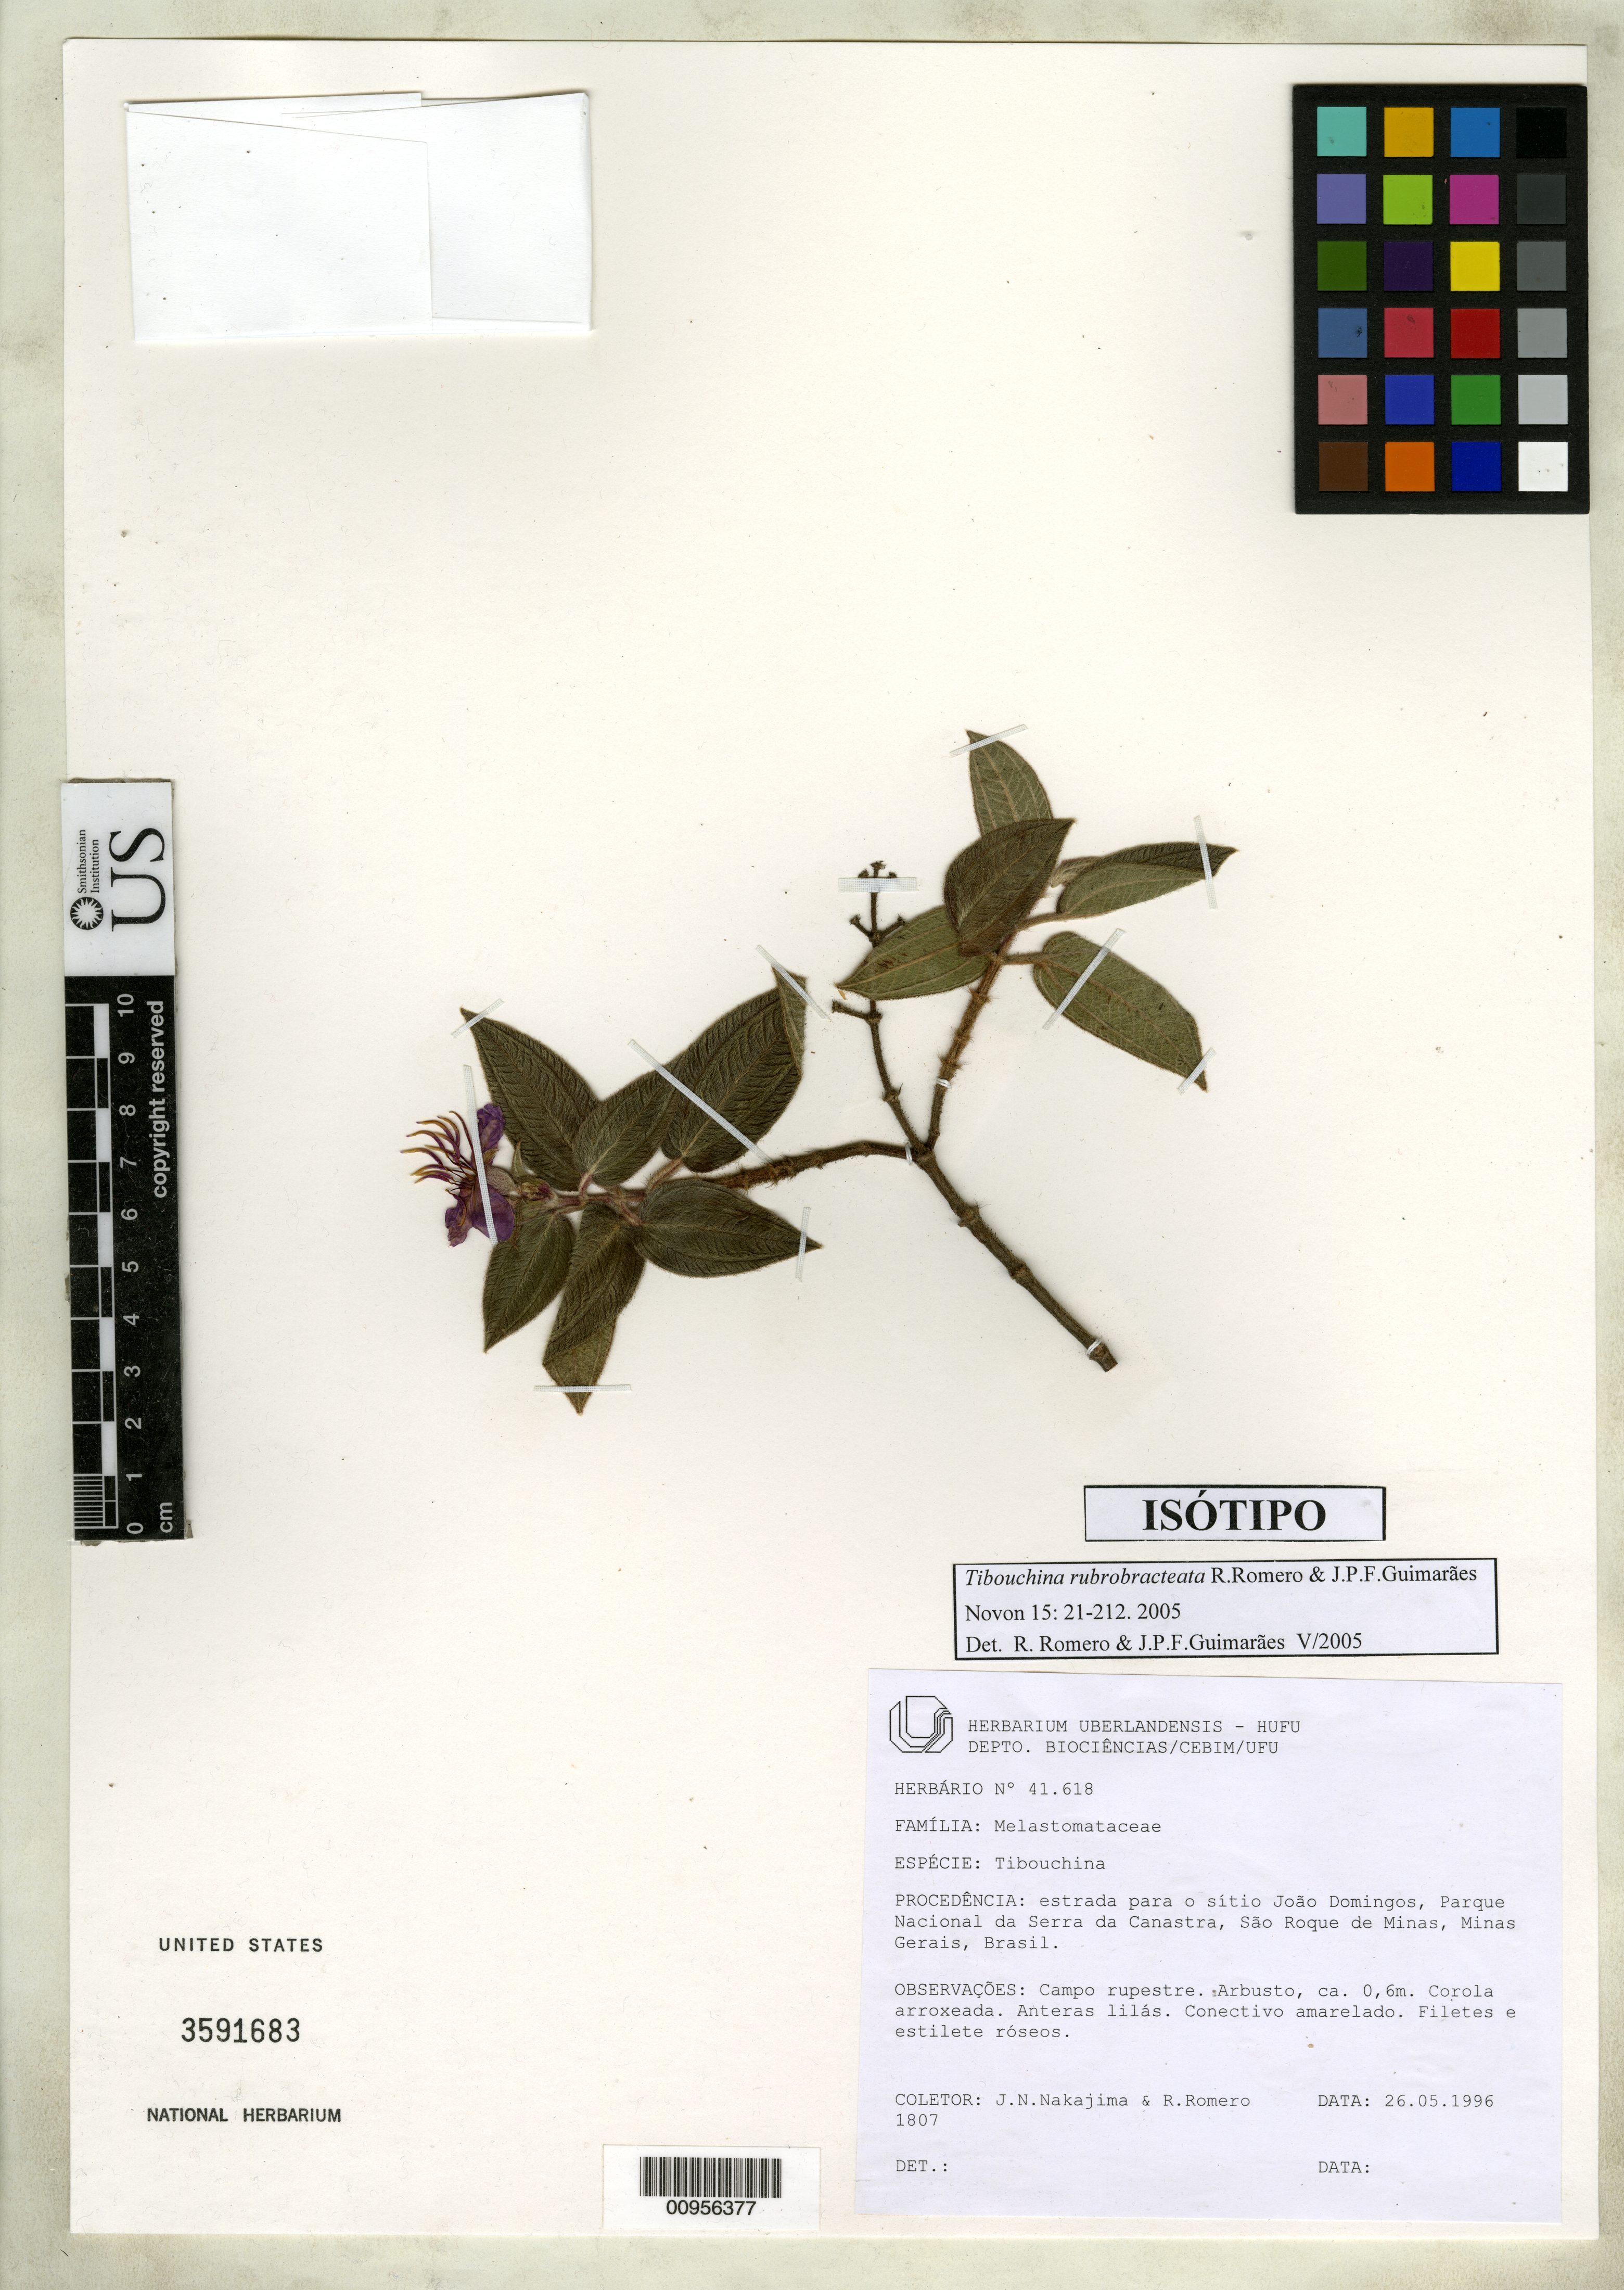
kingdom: Plantae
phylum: Tracheophyta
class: Magnoliopsida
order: Myrtales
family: Melastomataceae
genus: Tibouchina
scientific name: Tibouchina rubrobracteata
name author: R. Romero & P.J.F. Guim.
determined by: Romero, R.; Guimarães, P. J.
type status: Isotype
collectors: J. N. Nakajima & R. Romero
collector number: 1807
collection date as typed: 26 May 1996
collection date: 1996-05-26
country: Brazil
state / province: Minas Gerais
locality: Estrada para o sítio João Domingos, Parque Nacional da Serra da Canastra, São Roque de Minas, Minas Gerais.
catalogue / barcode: US 3591683